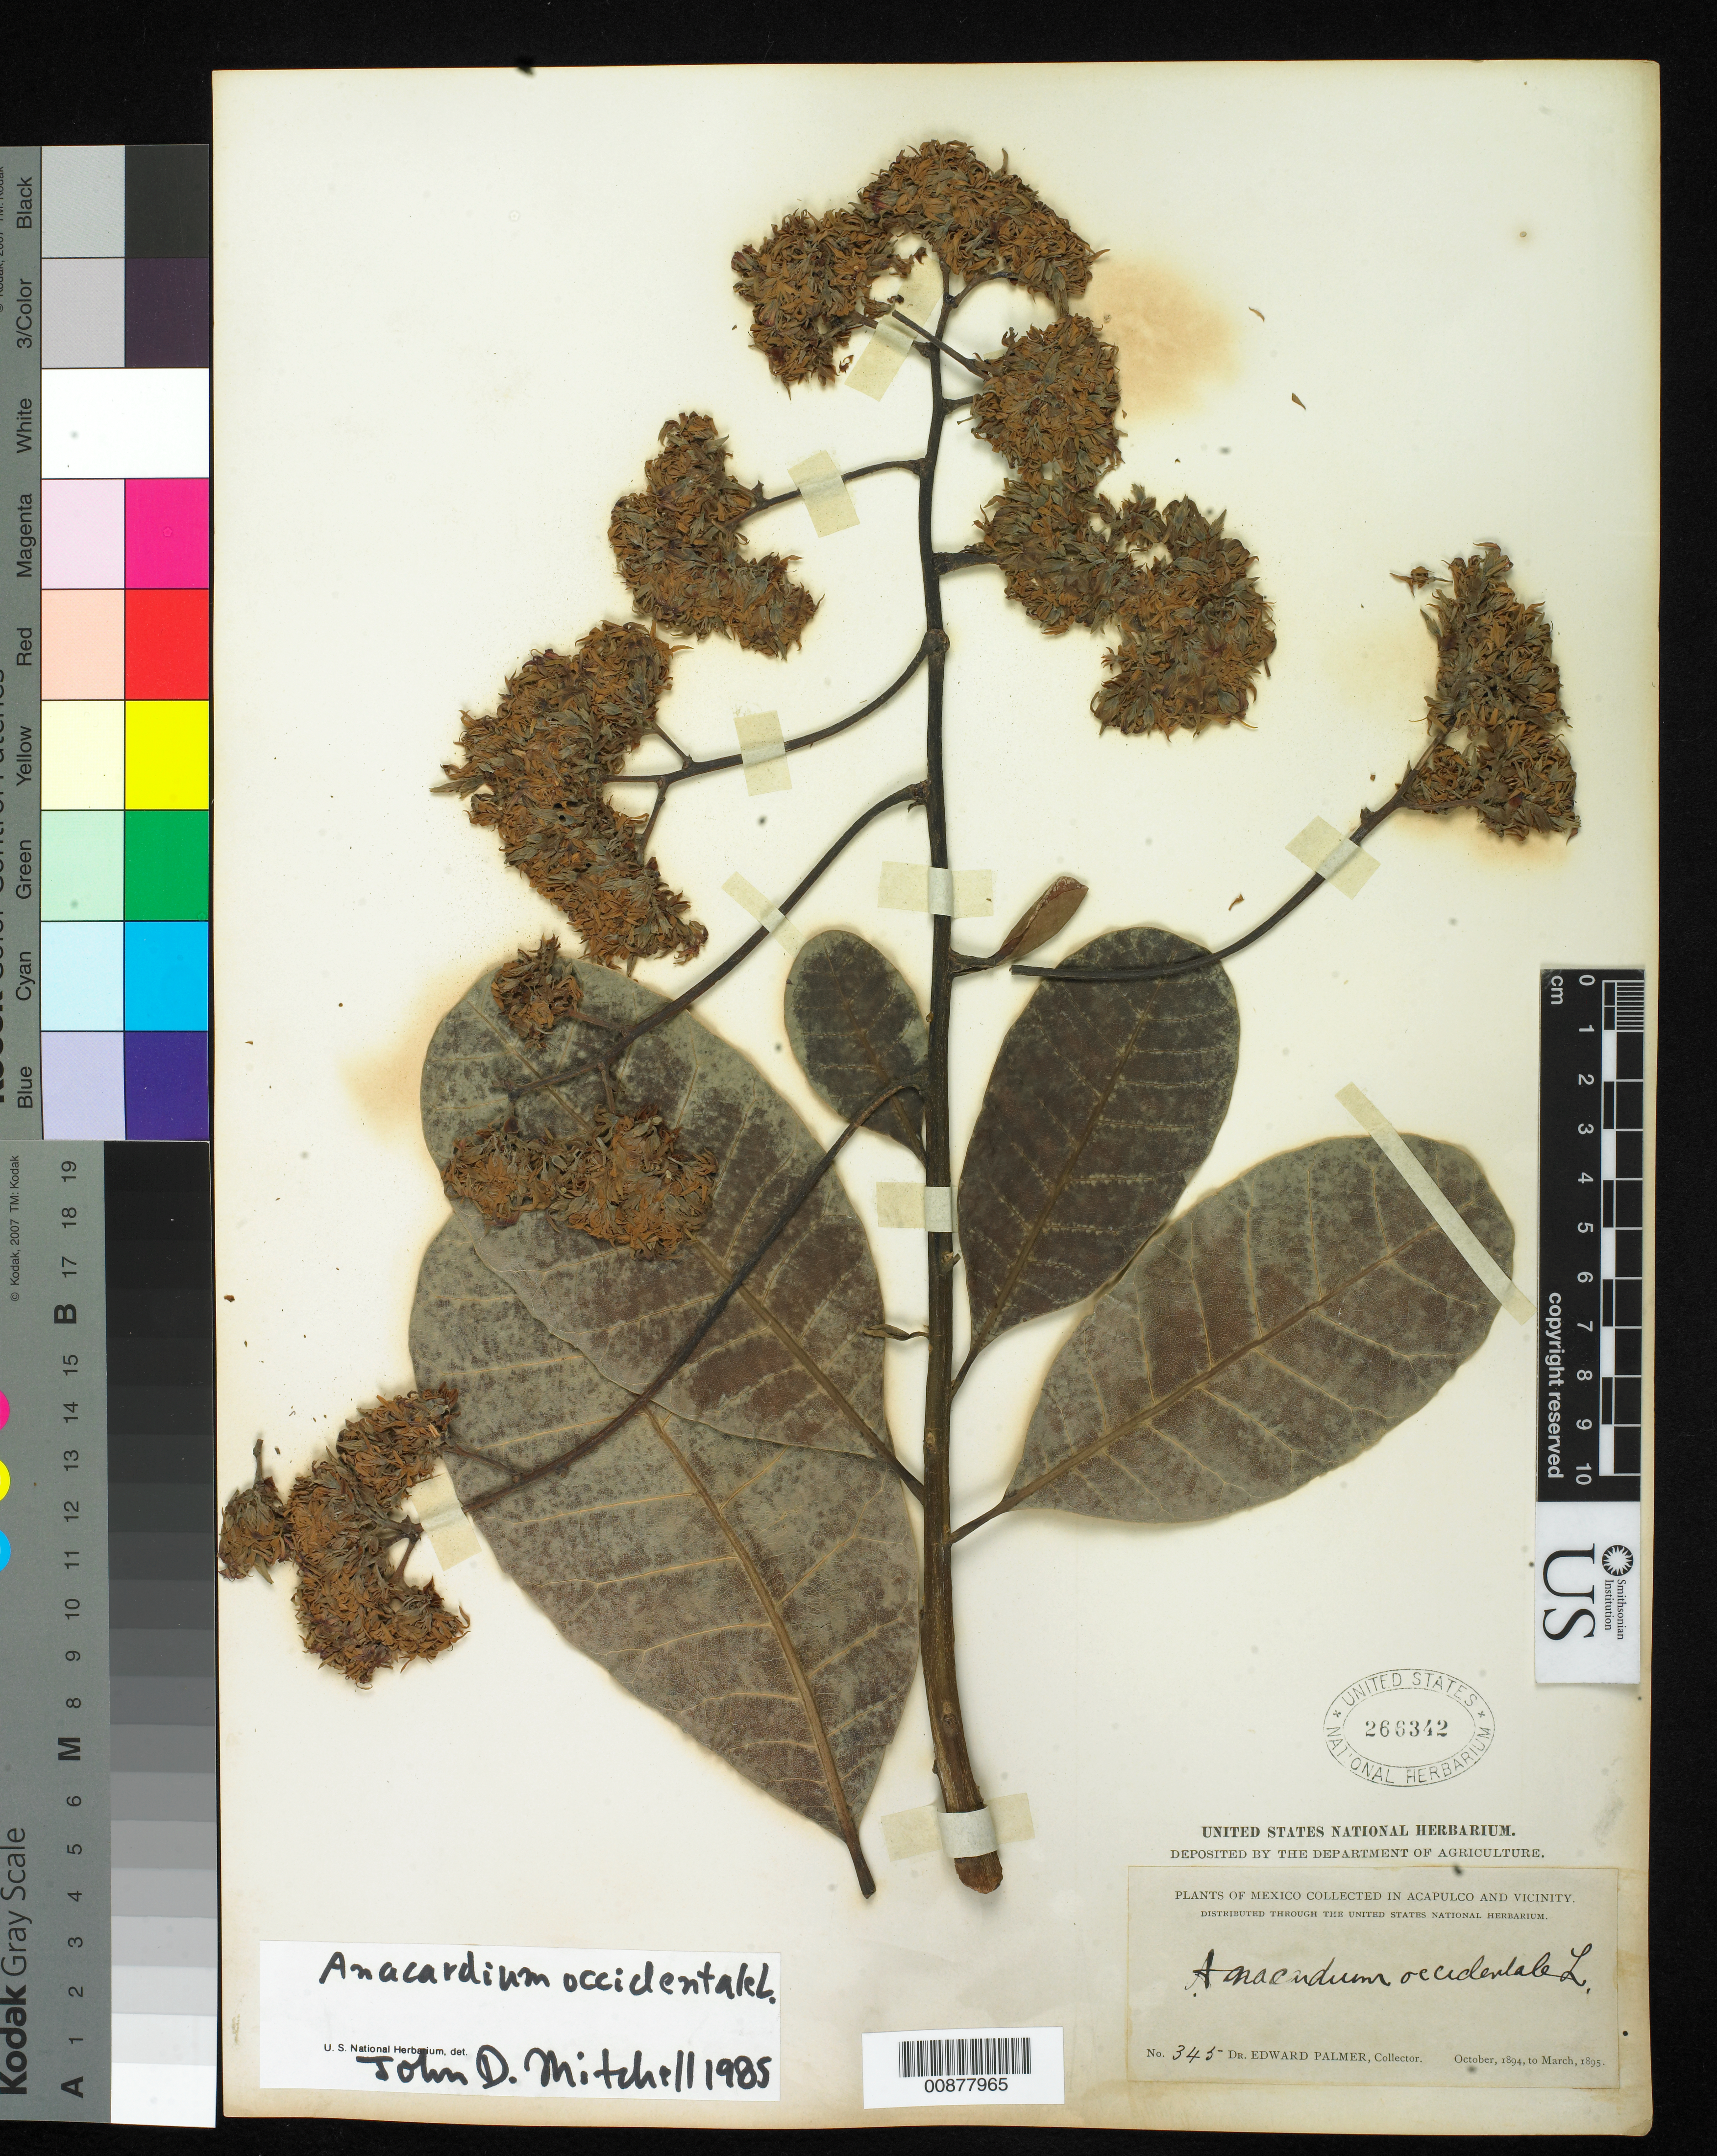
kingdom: Plantae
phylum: Tracheophyta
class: Magnoliopsida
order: Sapindales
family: Anacardiaceae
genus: Anacardium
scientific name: Anacardium occidentale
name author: L.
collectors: E. Palmer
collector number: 345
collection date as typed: Oct 1894 to -- Mar 1895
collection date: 1894-10/1895-03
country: Mexico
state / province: Guerrero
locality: Acapulco, Guerrero and vicinity.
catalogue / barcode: US 266342